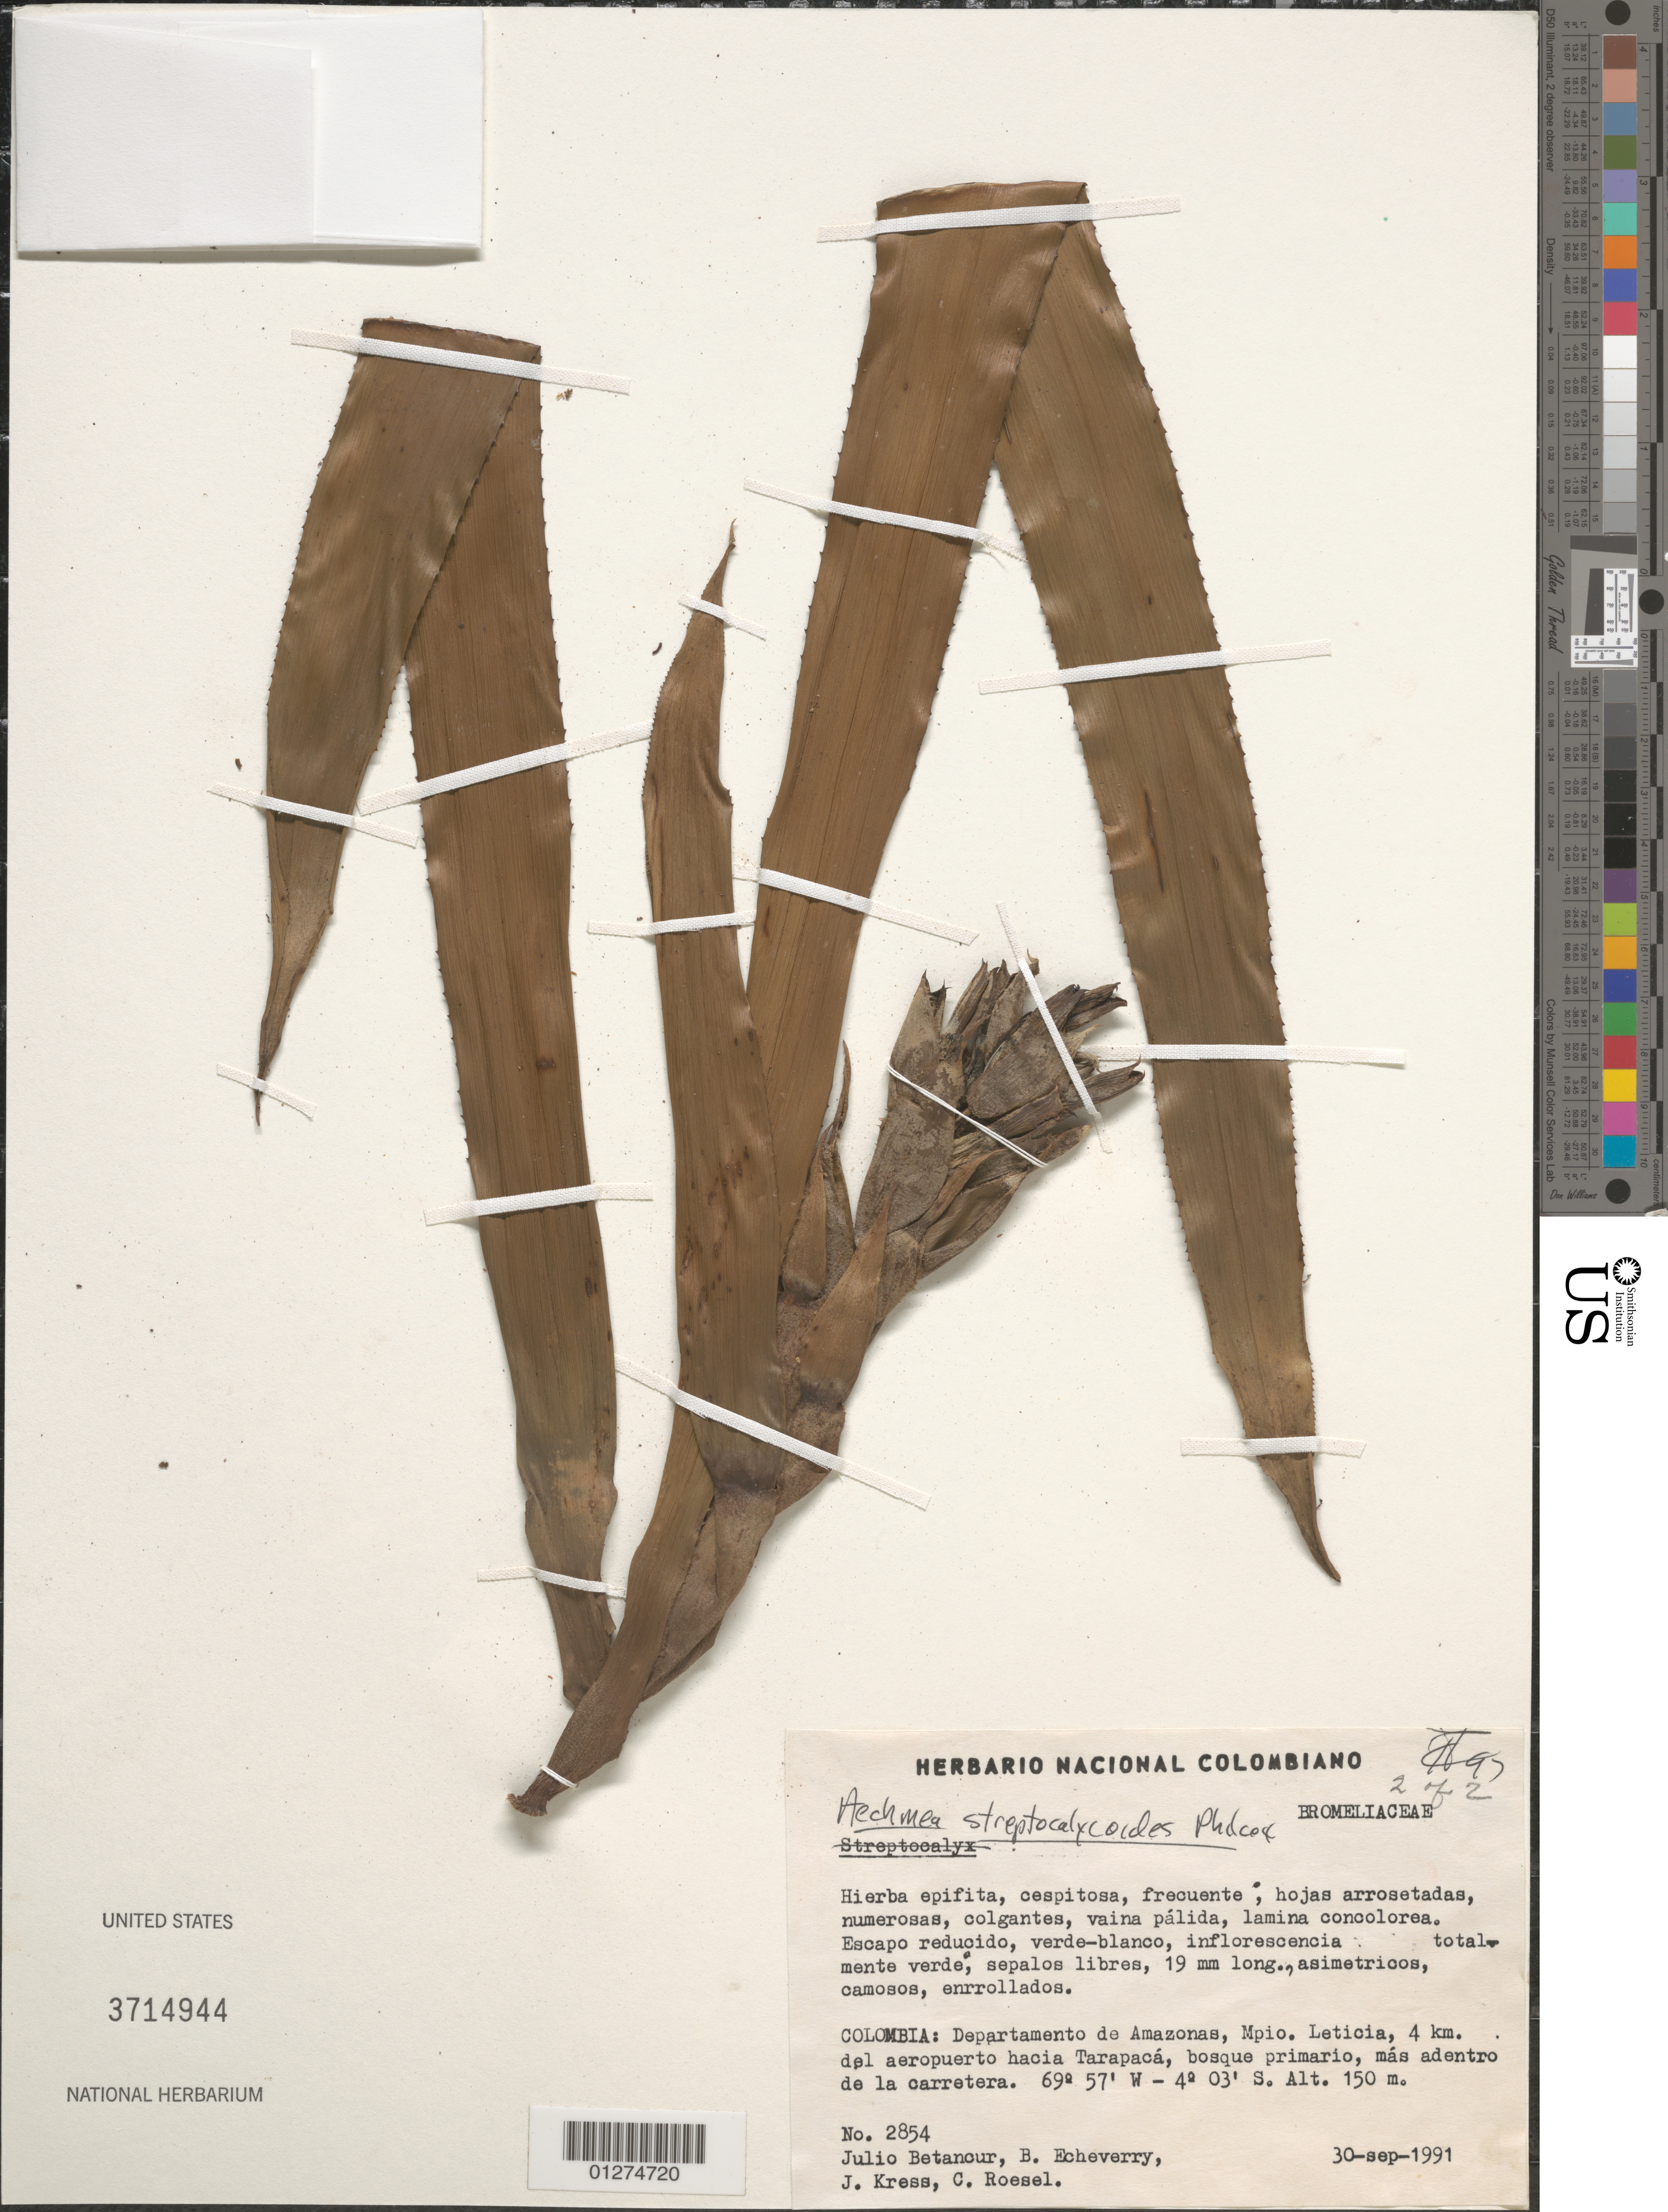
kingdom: Plantae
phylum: Tracheophyta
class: Liliopsida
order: Poales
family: Bromeliaceae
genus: Aechmea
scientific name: Aechmea streptocalycoides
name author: Philcox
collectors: J. C. Betancur, B. Echeverry, W. J. Kress & C. S. Roesel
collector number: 2854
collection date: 1991-09-30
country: Colombia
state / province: Amazônas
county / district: Leticia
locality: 4 km del aeropuerto hacia Tarapaca, bosque primario mas adrentro de la carretera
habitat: bosque primario mas adentro de la carretera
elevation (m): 150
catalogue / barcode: US 3714944